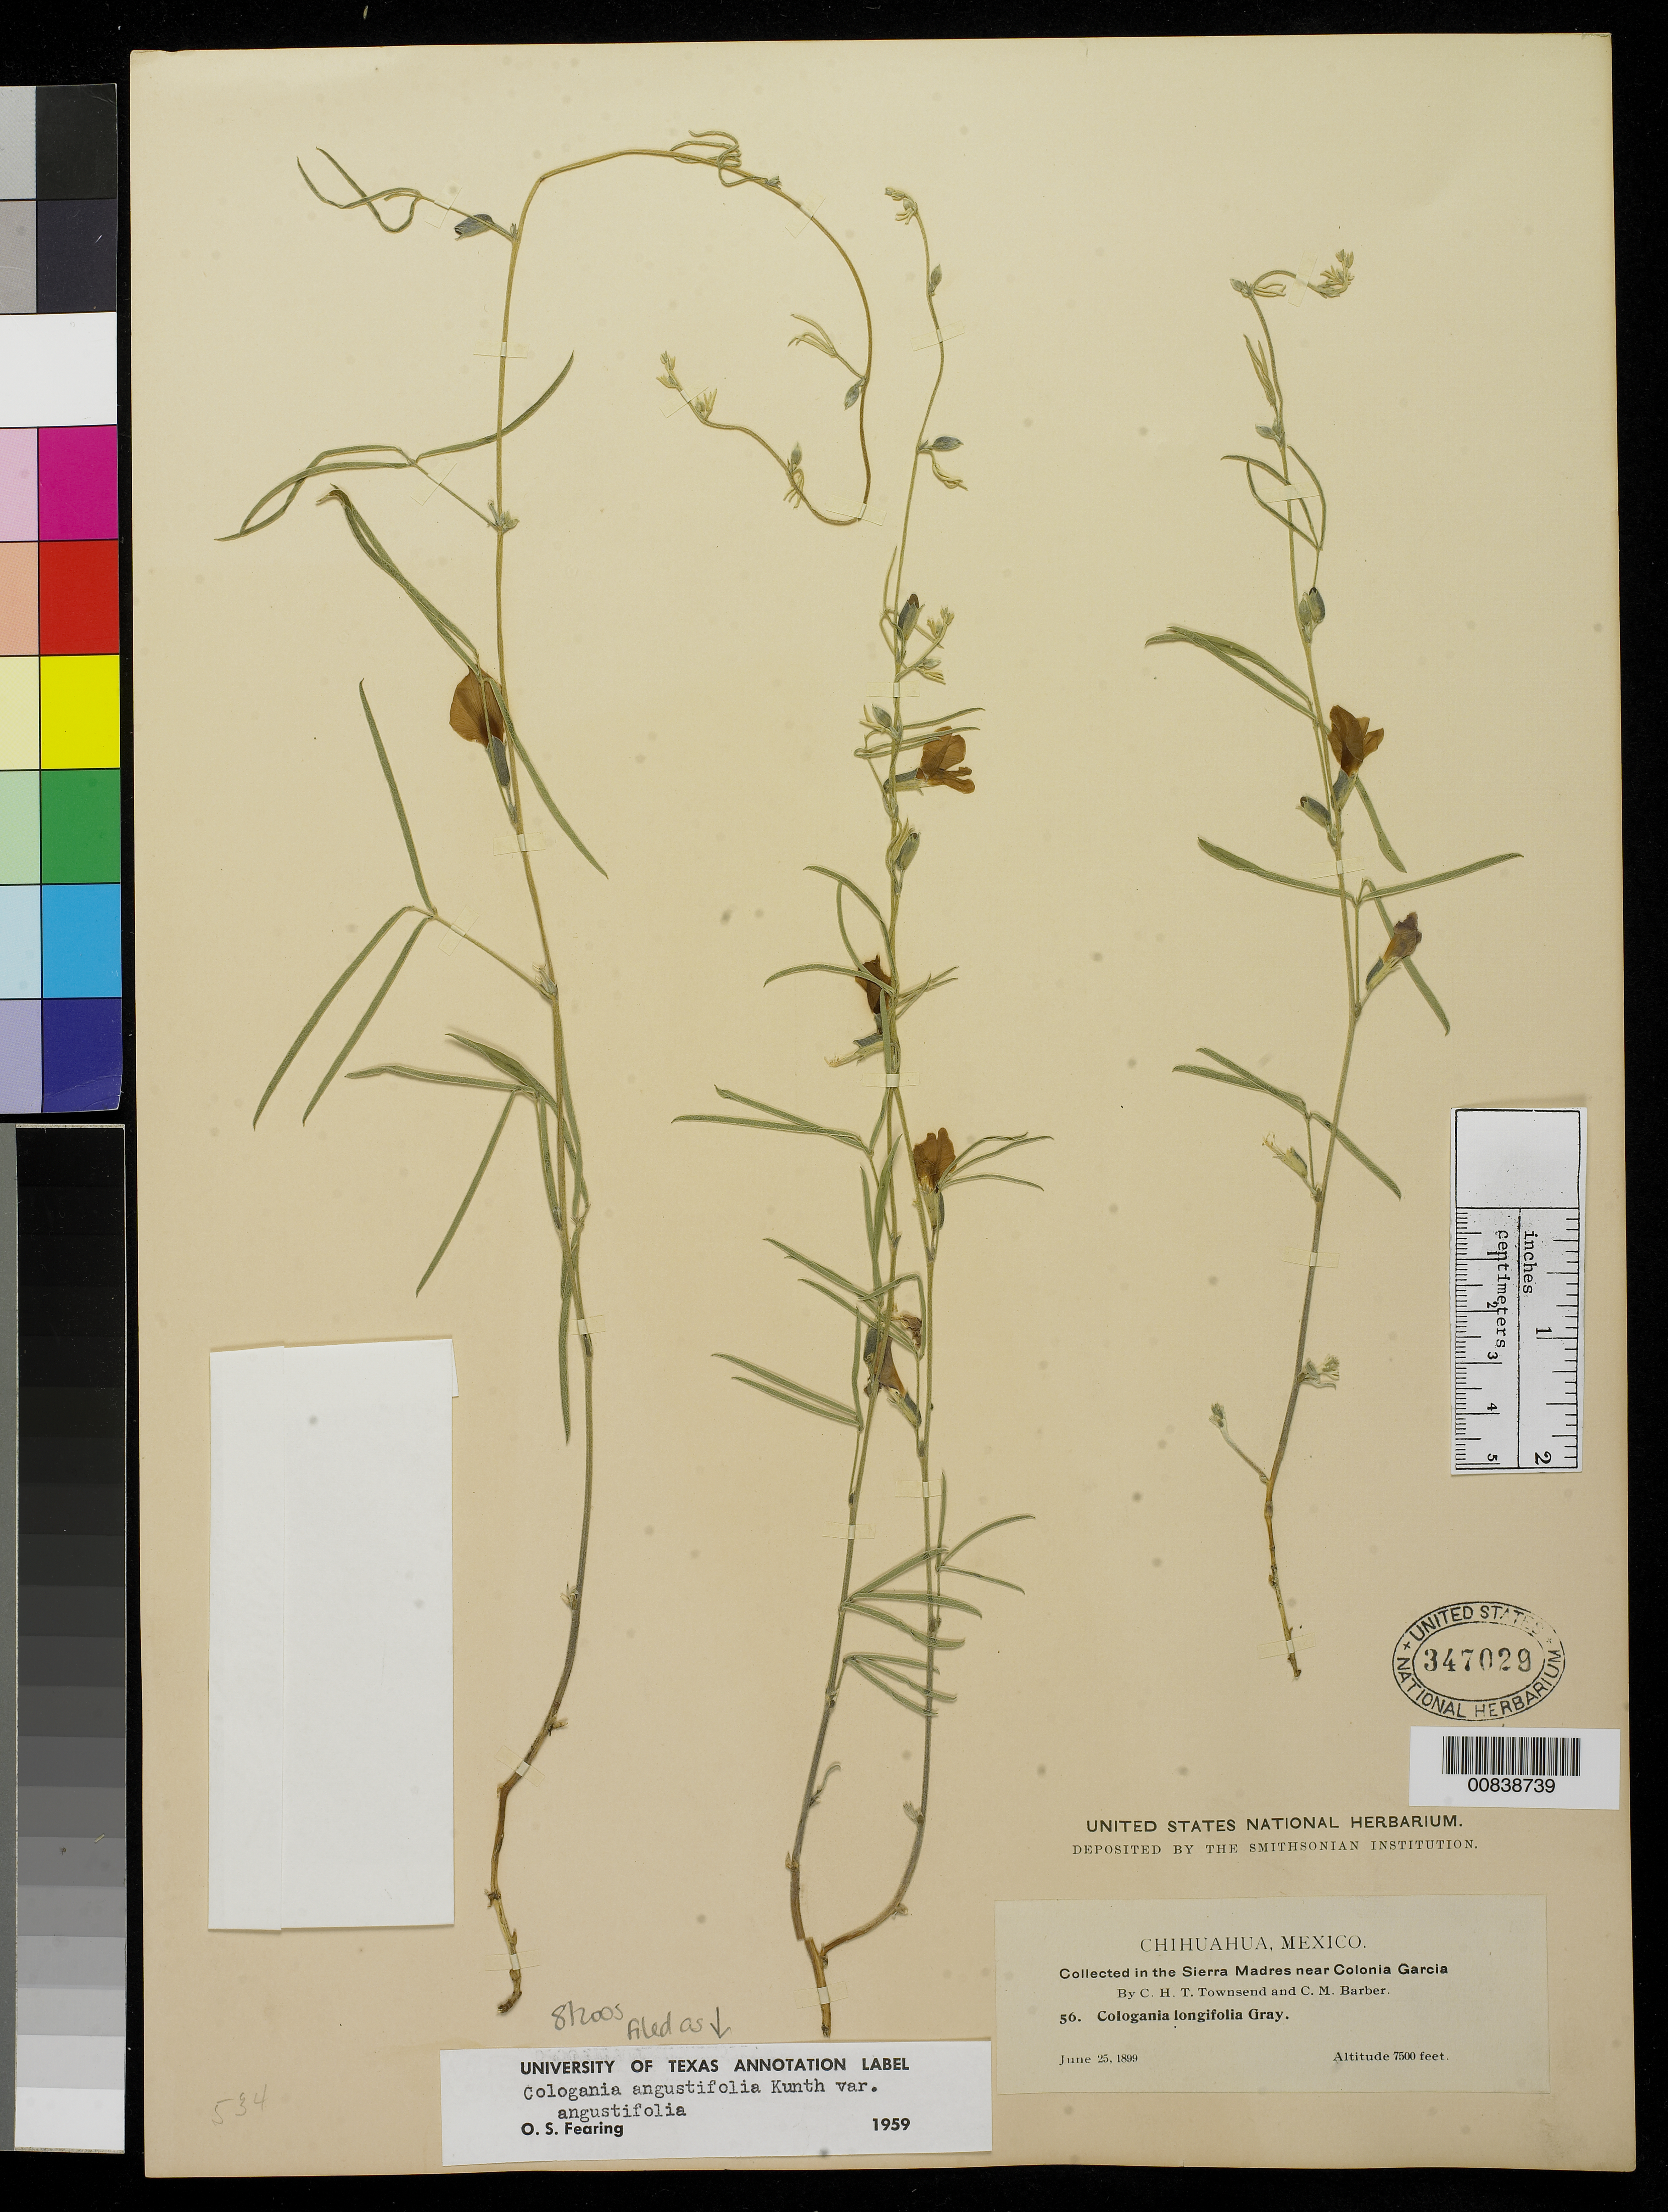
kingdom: Plantae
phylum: Tracheophyta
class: Magnoliopsida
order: Fabales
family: Fabaceae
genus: Cologania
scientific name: Cologania angustifolia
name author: Kunth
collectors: C. H. T. Townsend & C. Barber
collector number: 56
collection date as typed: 25 Jun 1899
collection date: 1899-06-25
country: Mexico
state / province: Chihuahua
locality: Sierra Madre near Colonia García, Chihuahua.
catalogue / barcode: US 347029